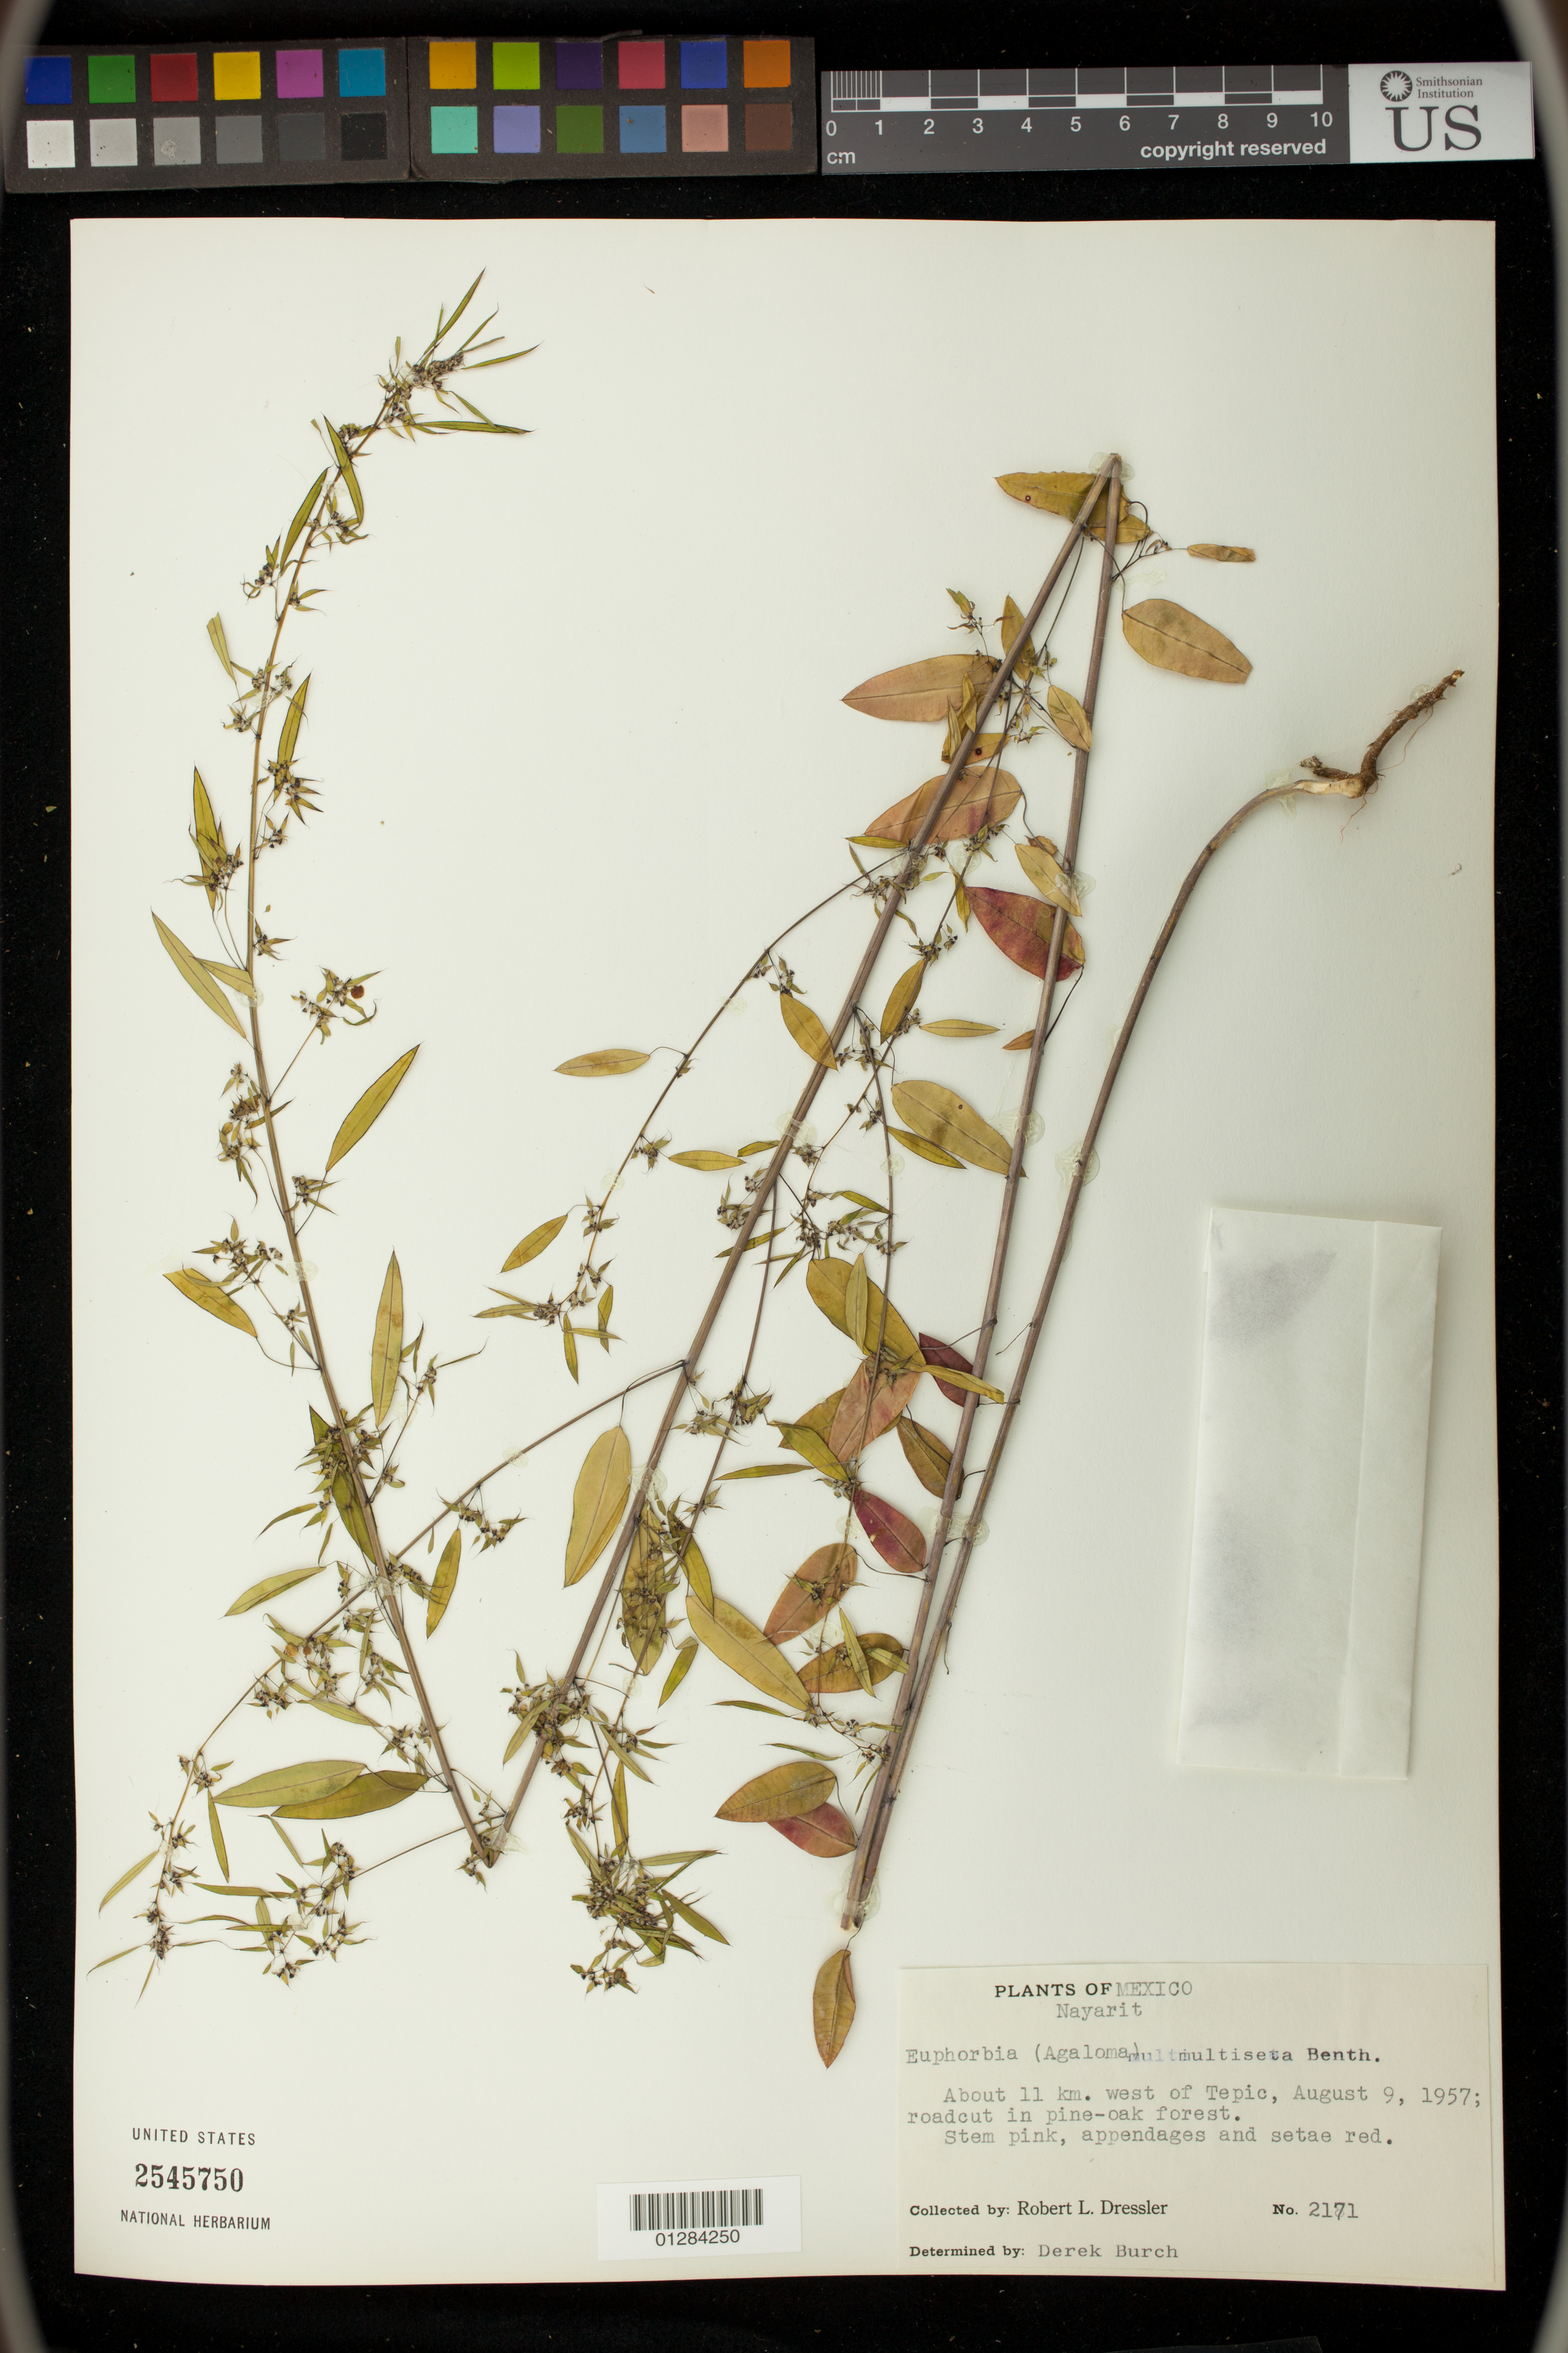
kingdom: Plantae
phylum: Tracheophyta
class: Magnoliopsida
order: Malpighiales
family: Euphorbiaceae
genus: Euphorbia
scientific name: Euphorbia multiseta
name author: Benth.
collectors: R. Dressler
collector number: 2171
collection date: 1957-08-09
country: Mexico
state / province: Nayarit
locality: About 11 km, west of Tepic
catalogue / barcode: US 2545750